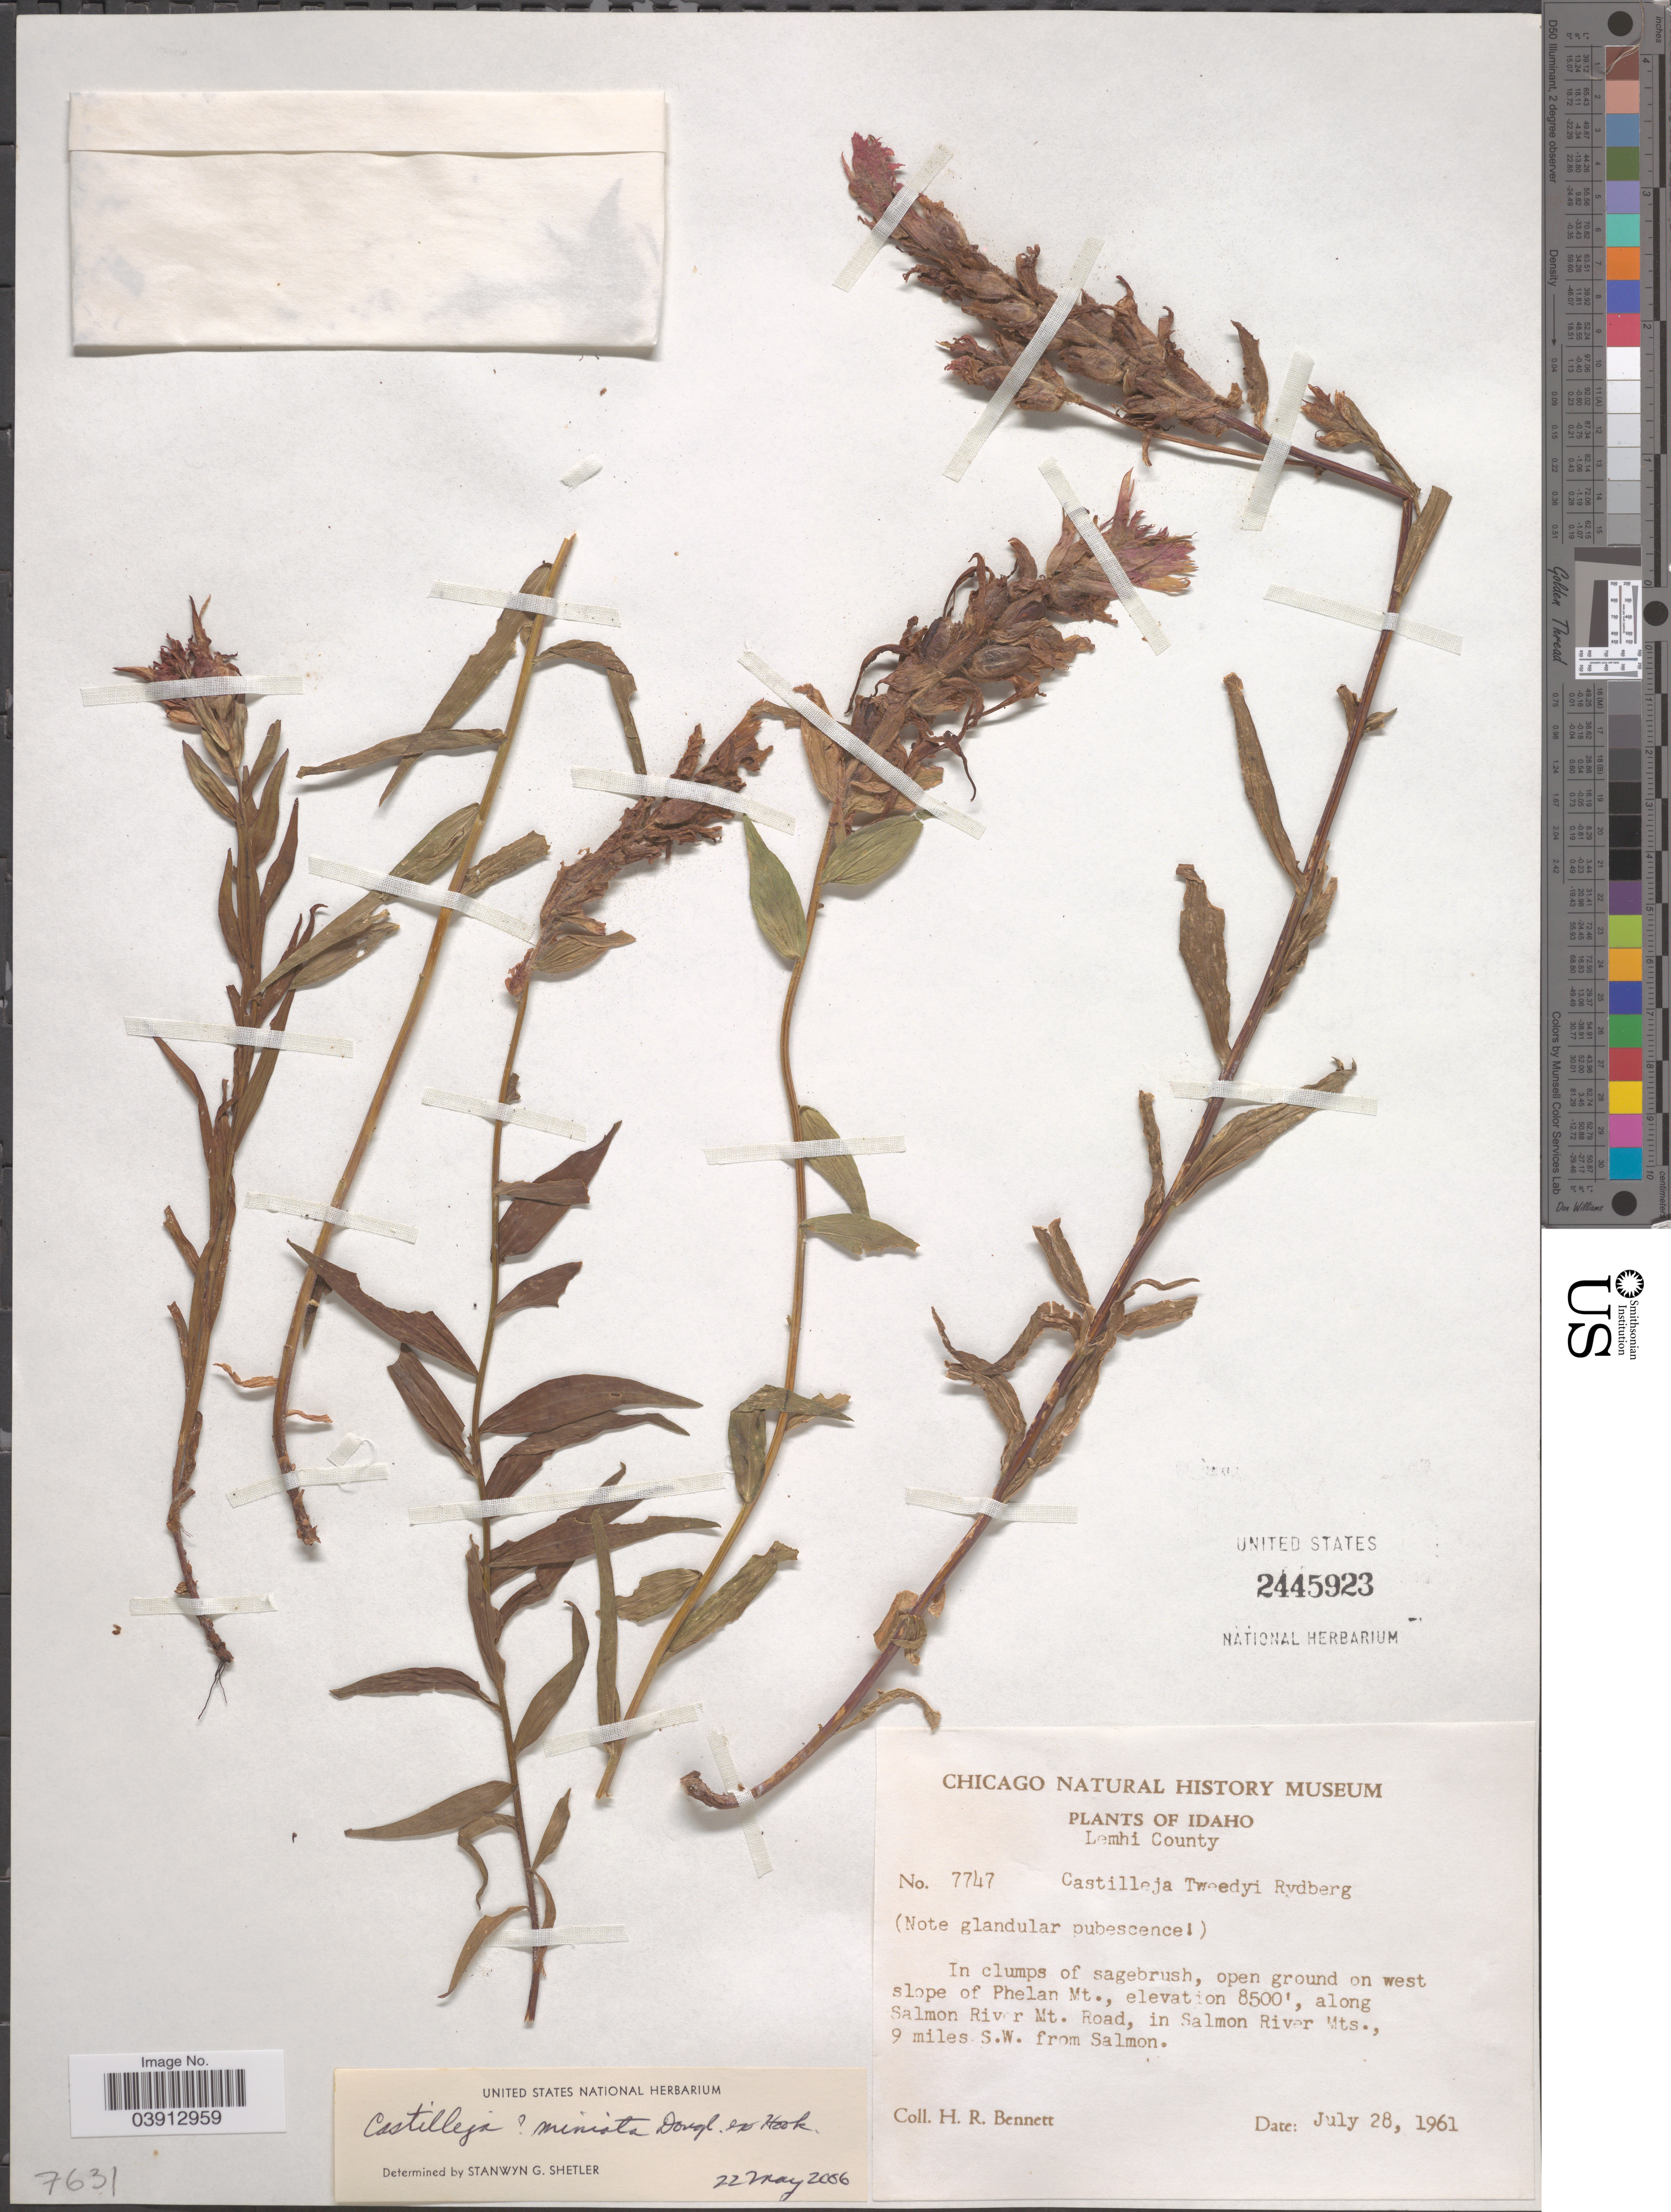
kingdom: Plantae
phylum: Tracheophyta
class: Magnoliopsida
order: Lamiales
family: Orobanchaceae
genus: Castilleja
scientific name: Castilleja miniata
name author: Douglas ex Hook.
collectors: H. R. Bennett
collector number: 7747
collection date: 1961-07-28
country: United States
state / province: Idaho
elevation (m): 2591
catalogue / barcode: US 2445923